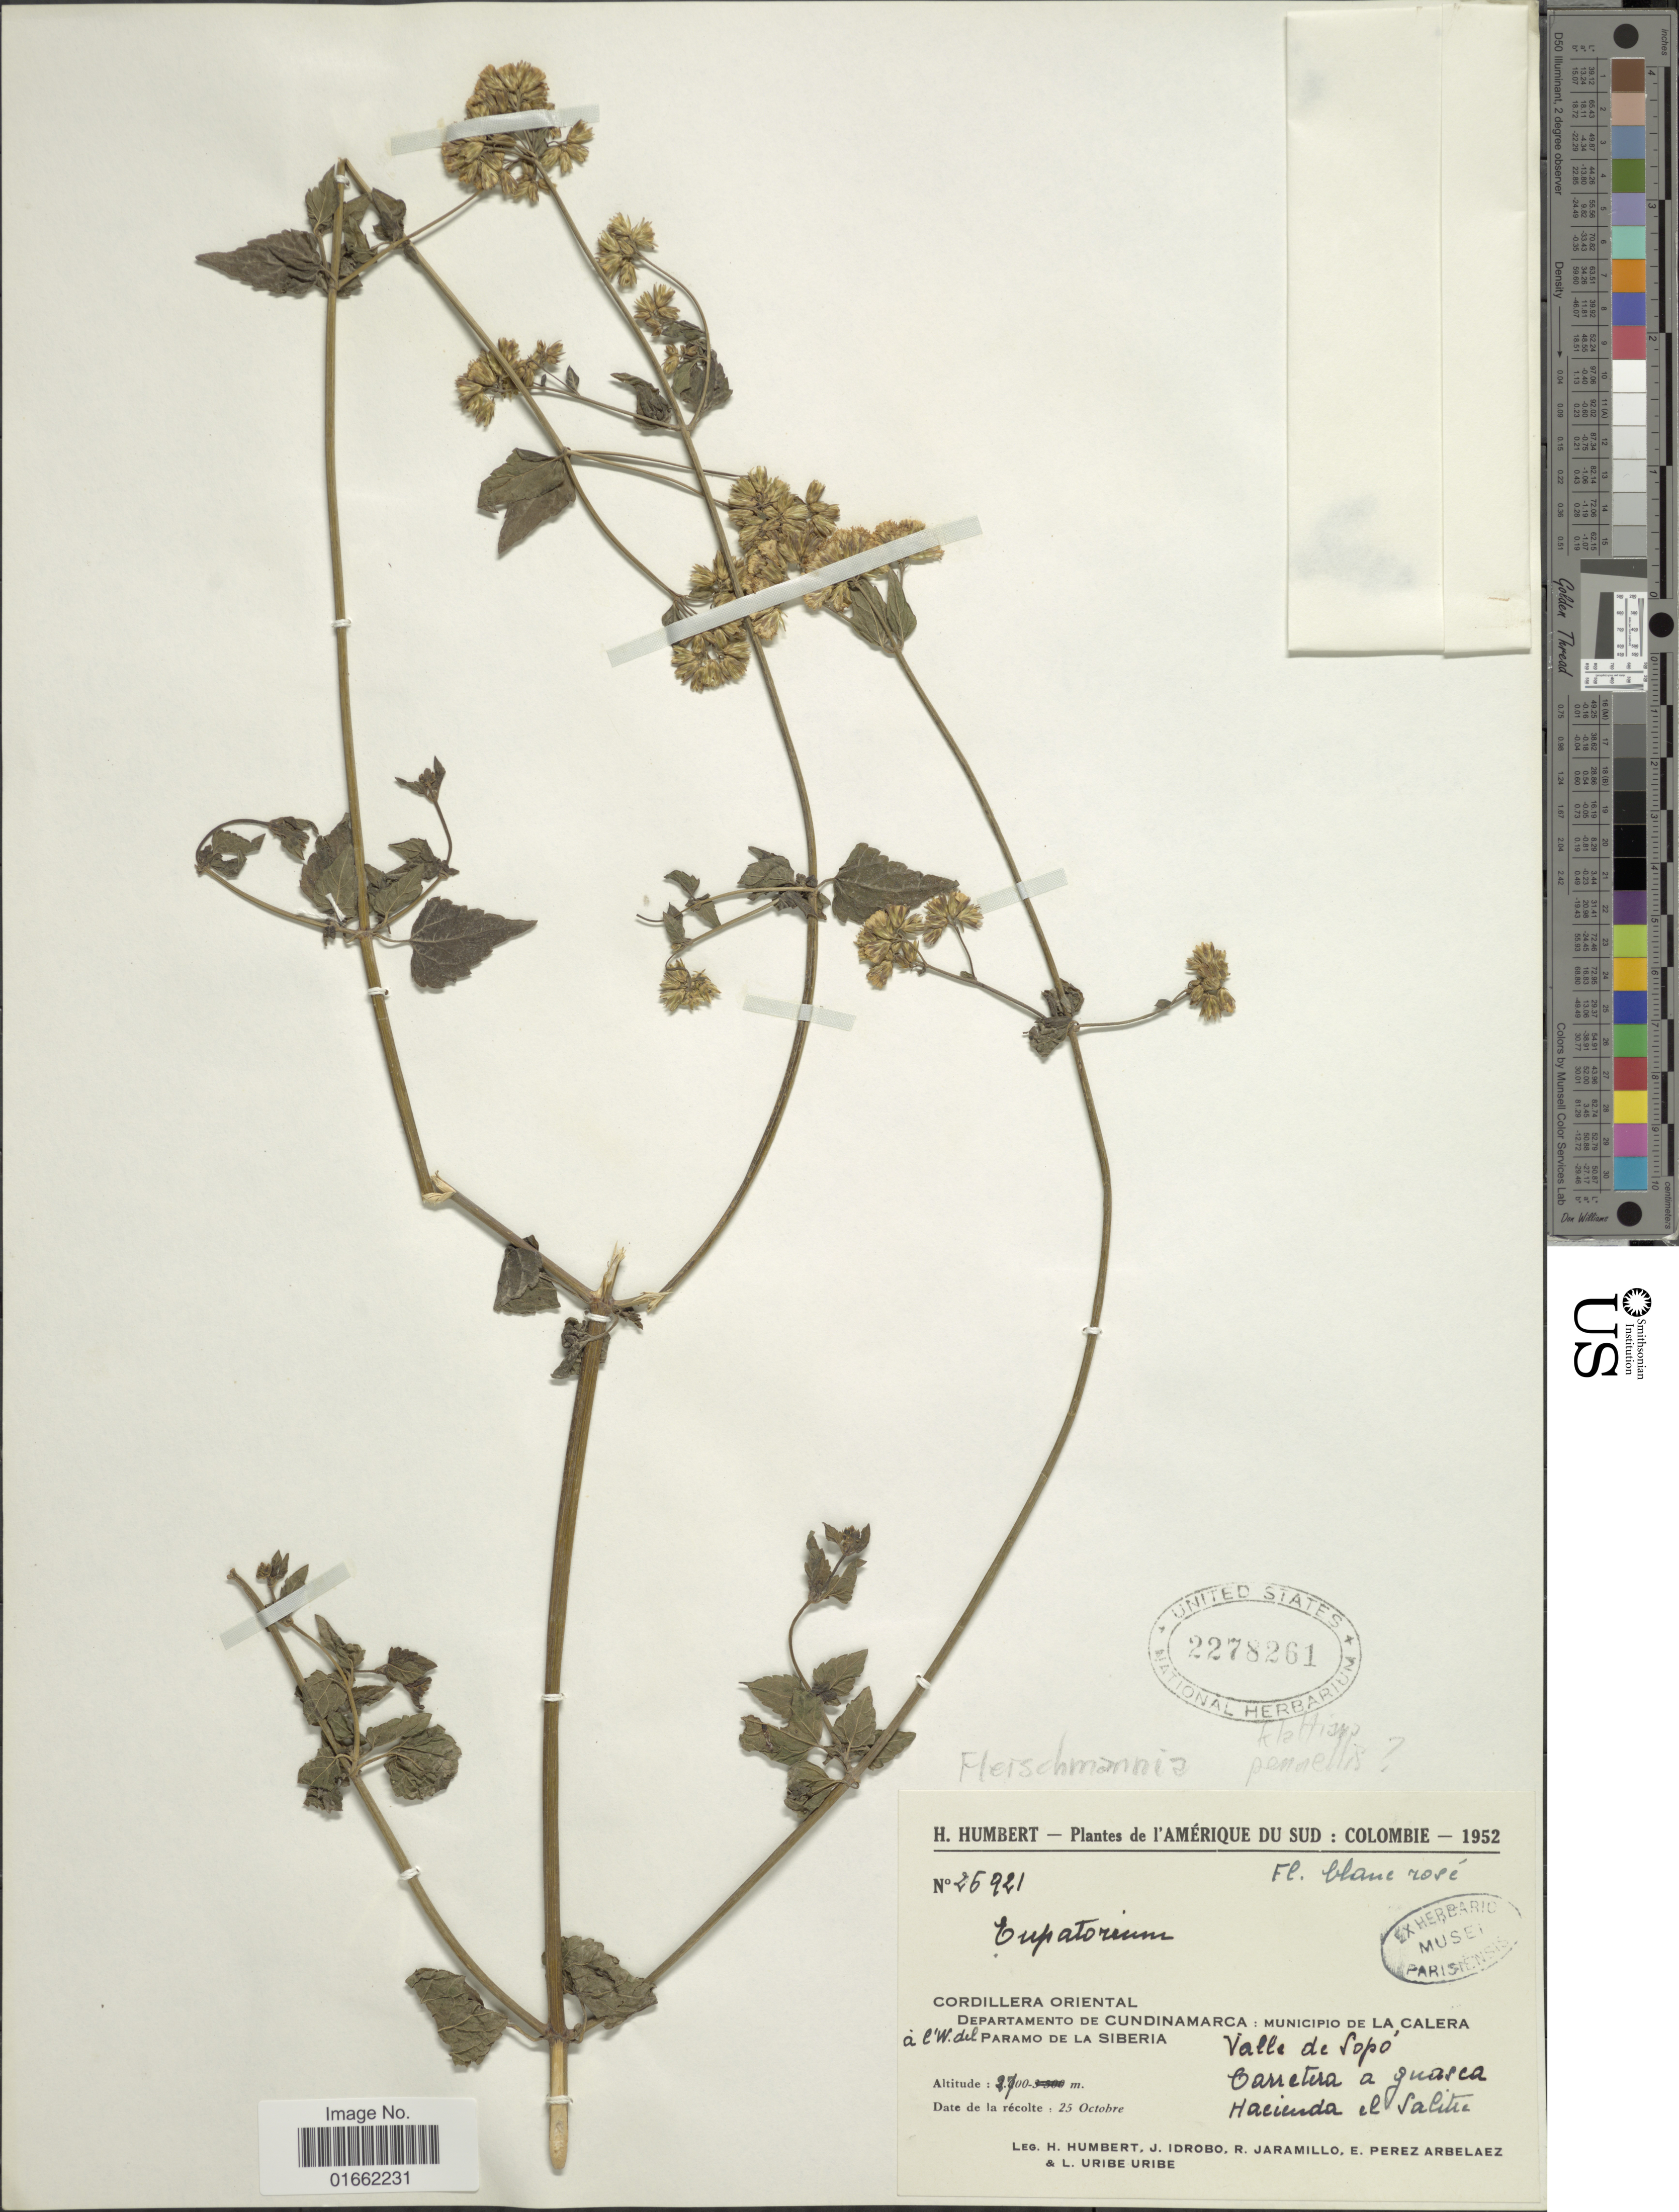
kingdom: Plantae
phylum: Tracheophyta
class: Magnoliopsida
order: Asterales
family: Asteraceae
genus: Fleischmannia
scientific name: Fleischmannia klattiana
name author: (Hieron.) R.M. King & H. Rob.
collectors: H. Humbert, J. M. Idrobo, R. Jaramillo M., E. Pérez Arbeláez & U. Uribe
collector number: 25921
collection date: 1952-10-25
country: Colombia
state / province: Cundinamarca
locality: Cordillera Oriental. Departamento de Cundinamarca: Municipio de la Calera a l'W. del paramo de la Siberia. Valle de Sopó, Carretera a guasca. Hacienda el Salitre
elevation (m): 2700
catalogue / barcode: US 2278261